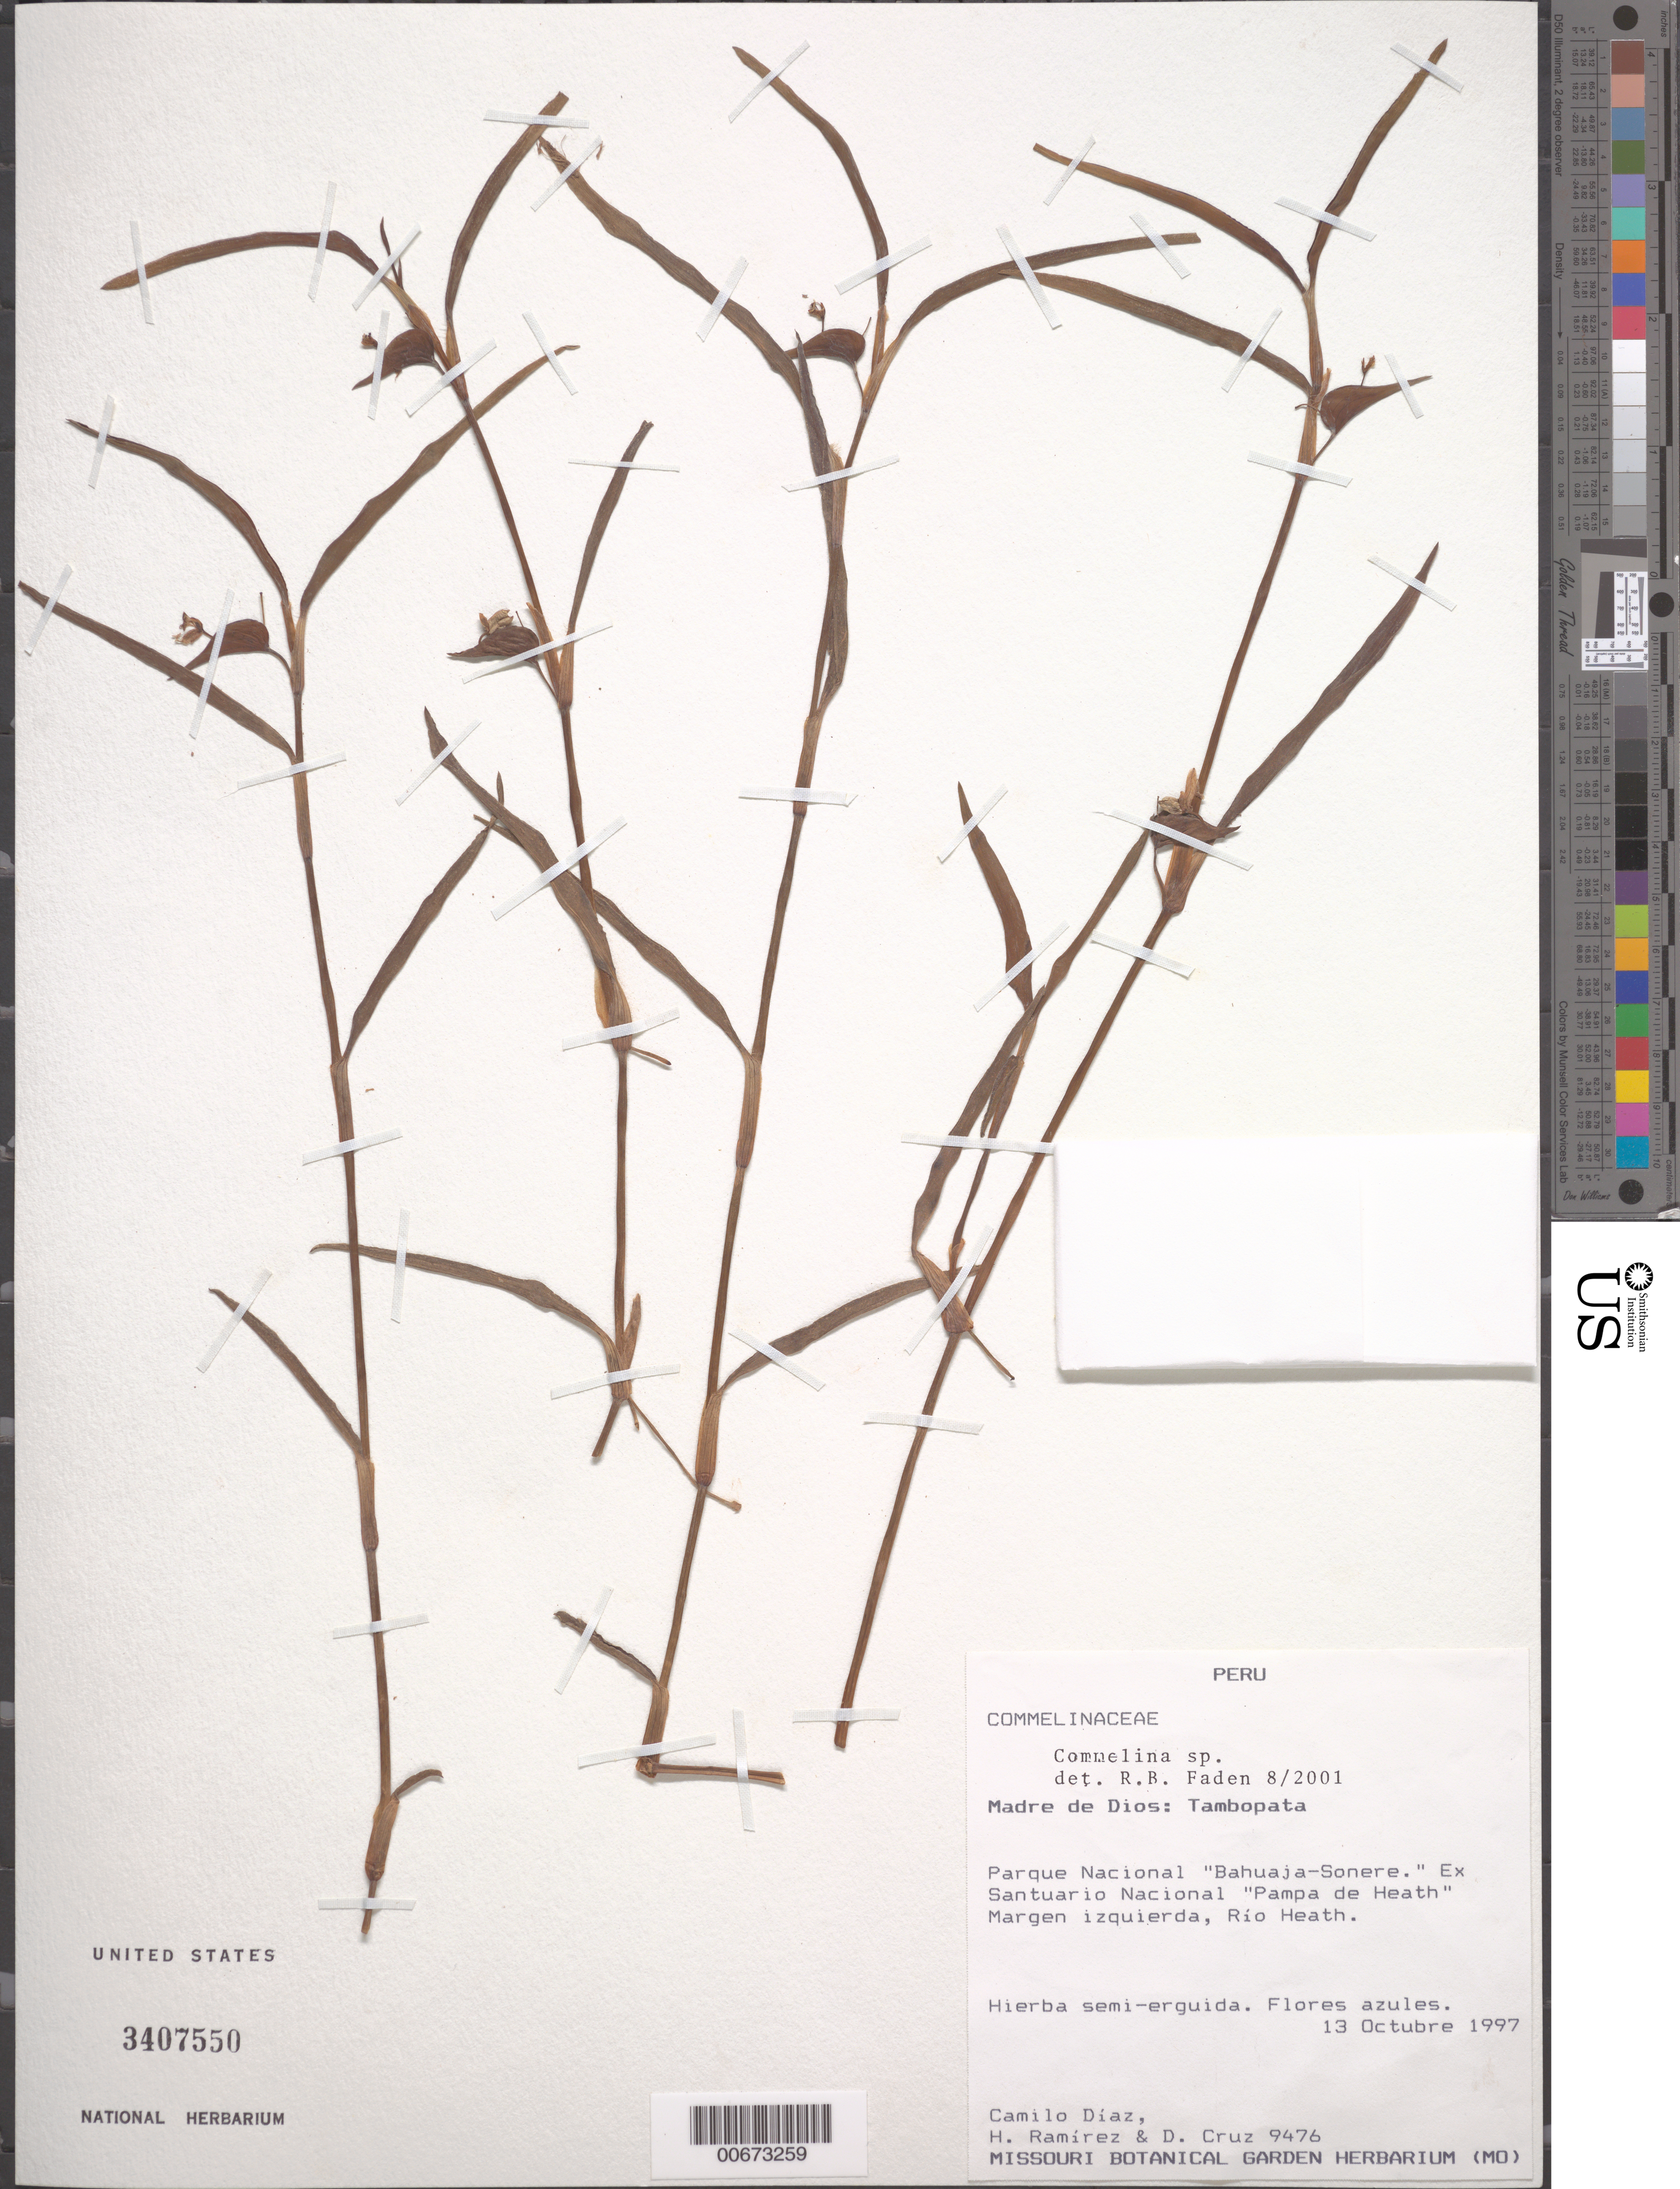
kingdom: Plantae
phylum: Tracheophyta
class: Liliopsida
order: Commelinales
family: Commelinaceae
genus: Commelina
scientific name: Commelina nairobiensis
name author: Faden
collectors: C. Díaz, H. Ramirez & D. Cruz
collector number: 9476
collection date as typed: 13 Oct 1997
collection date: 1997-10-13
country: Peru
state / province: Madre de Dios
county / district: Tambopata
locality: Parque Nacional Bahuaja-Sonere, Ex Santuario Nacional Pampa de Heath.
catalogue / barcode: US 3407550